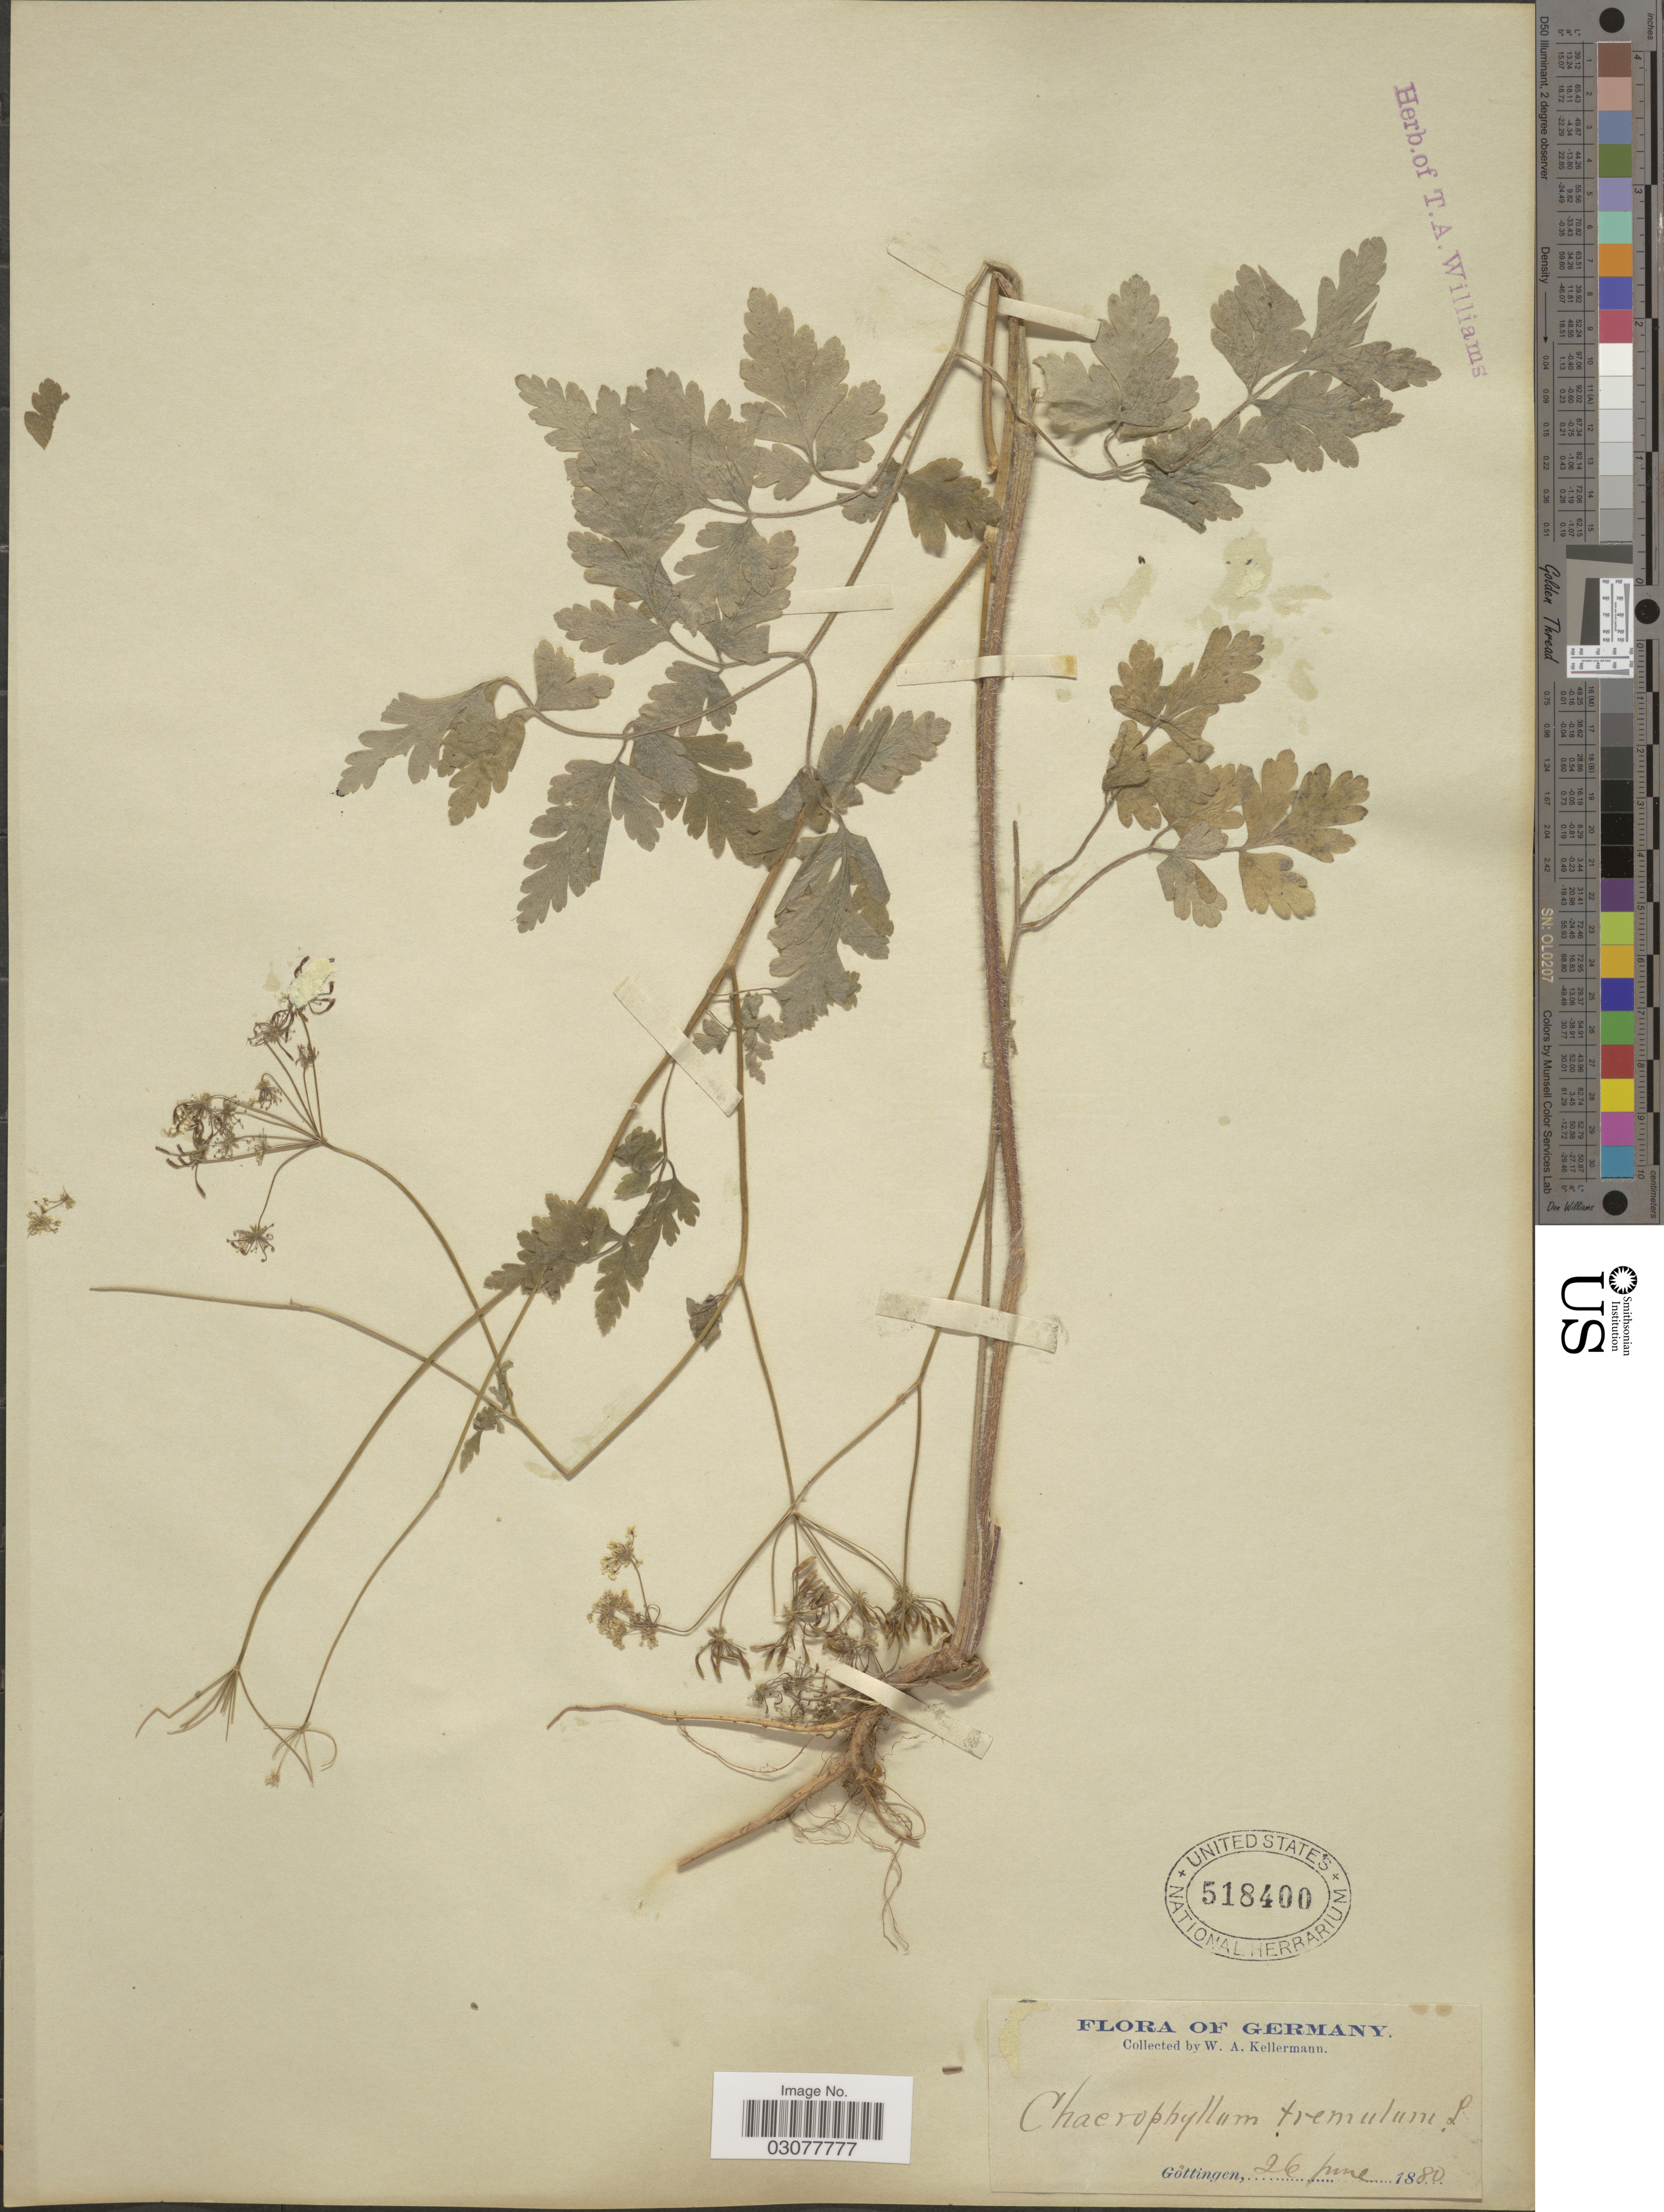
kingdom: Plantae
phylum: Tracheophyta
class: Magnoliopsida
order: Apiales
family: Apiaceae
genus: Chaerophyllum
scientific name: Chaerophyllum temulum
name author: L.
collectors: W. Kellerman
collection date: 1880-06-26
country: Germany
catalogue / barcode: US 518400